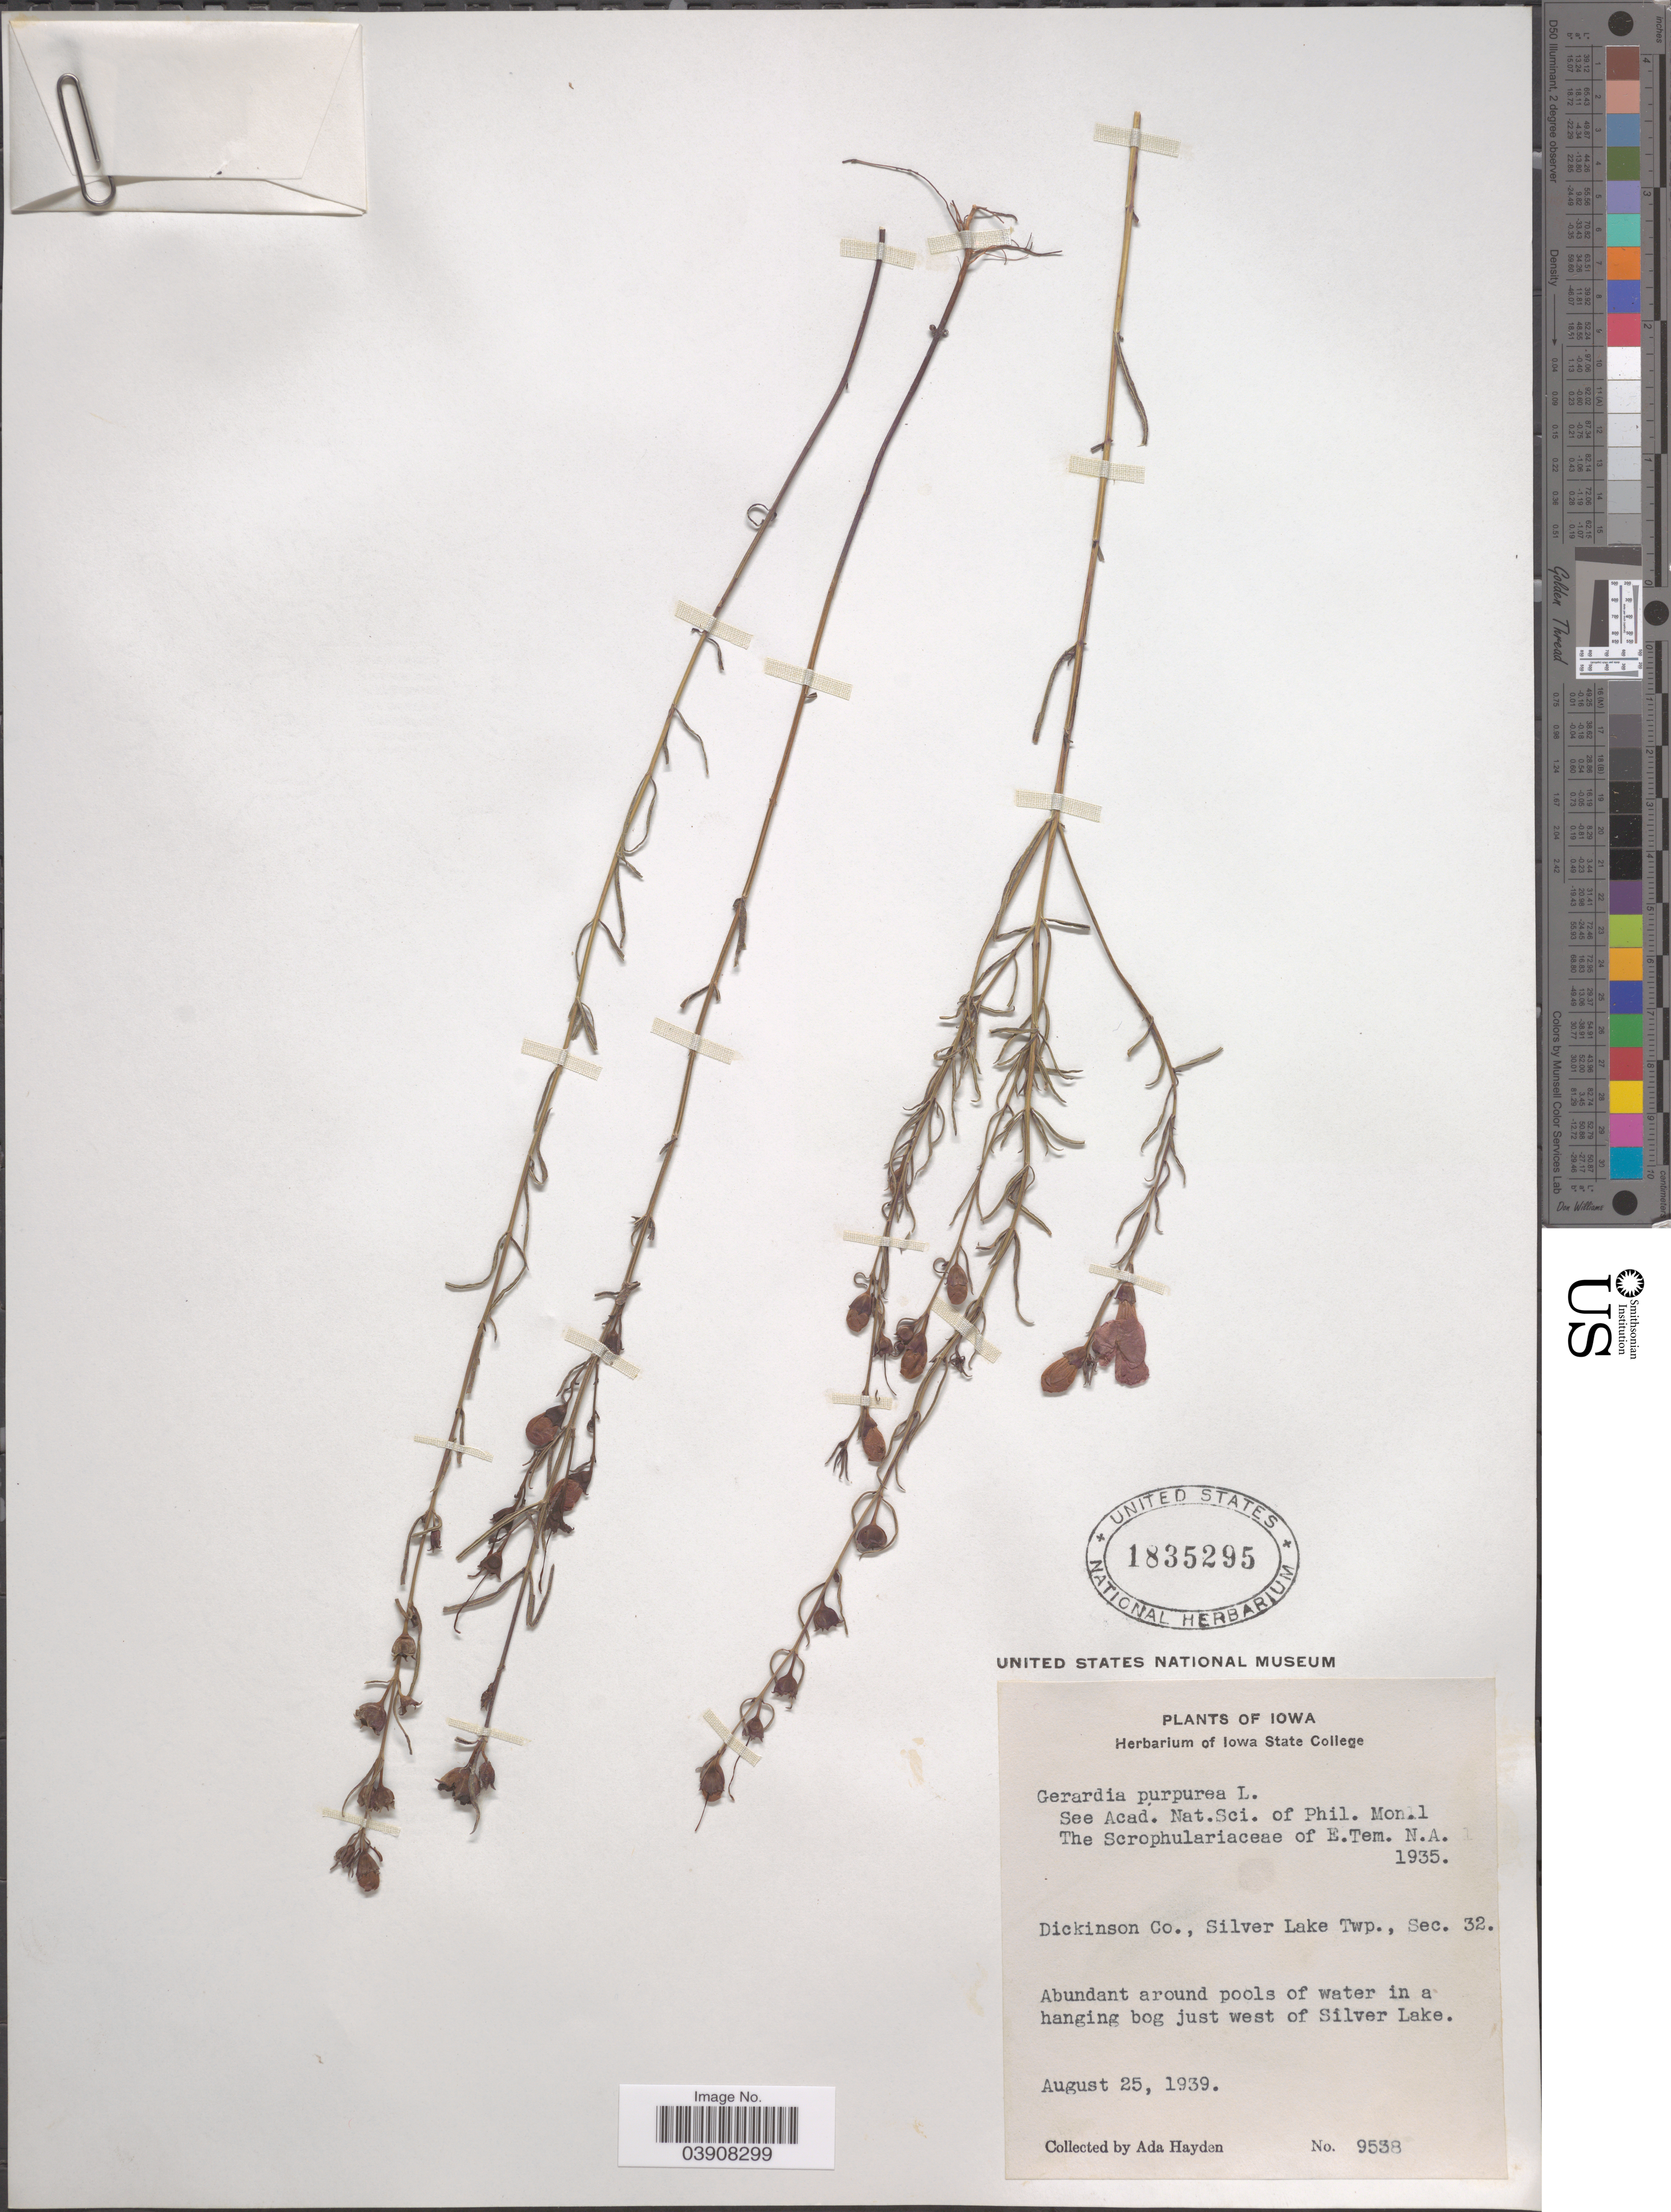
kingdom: Plantae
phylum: Tracheophyta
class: Magnoliopsida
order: Lamiales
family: Orobanchaceae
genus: Agalinis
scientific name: Agalinis purpurea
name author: (L.) Pennell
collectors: Ada Hayden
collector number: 9538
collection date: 1939-08-25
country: United States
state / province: Iowa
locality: Dickinson Co., Silver Lake Twp., Sec. 32. Abundant around pools of water in a hanging bog just west of Silver Lake.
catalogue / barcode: US 1835295